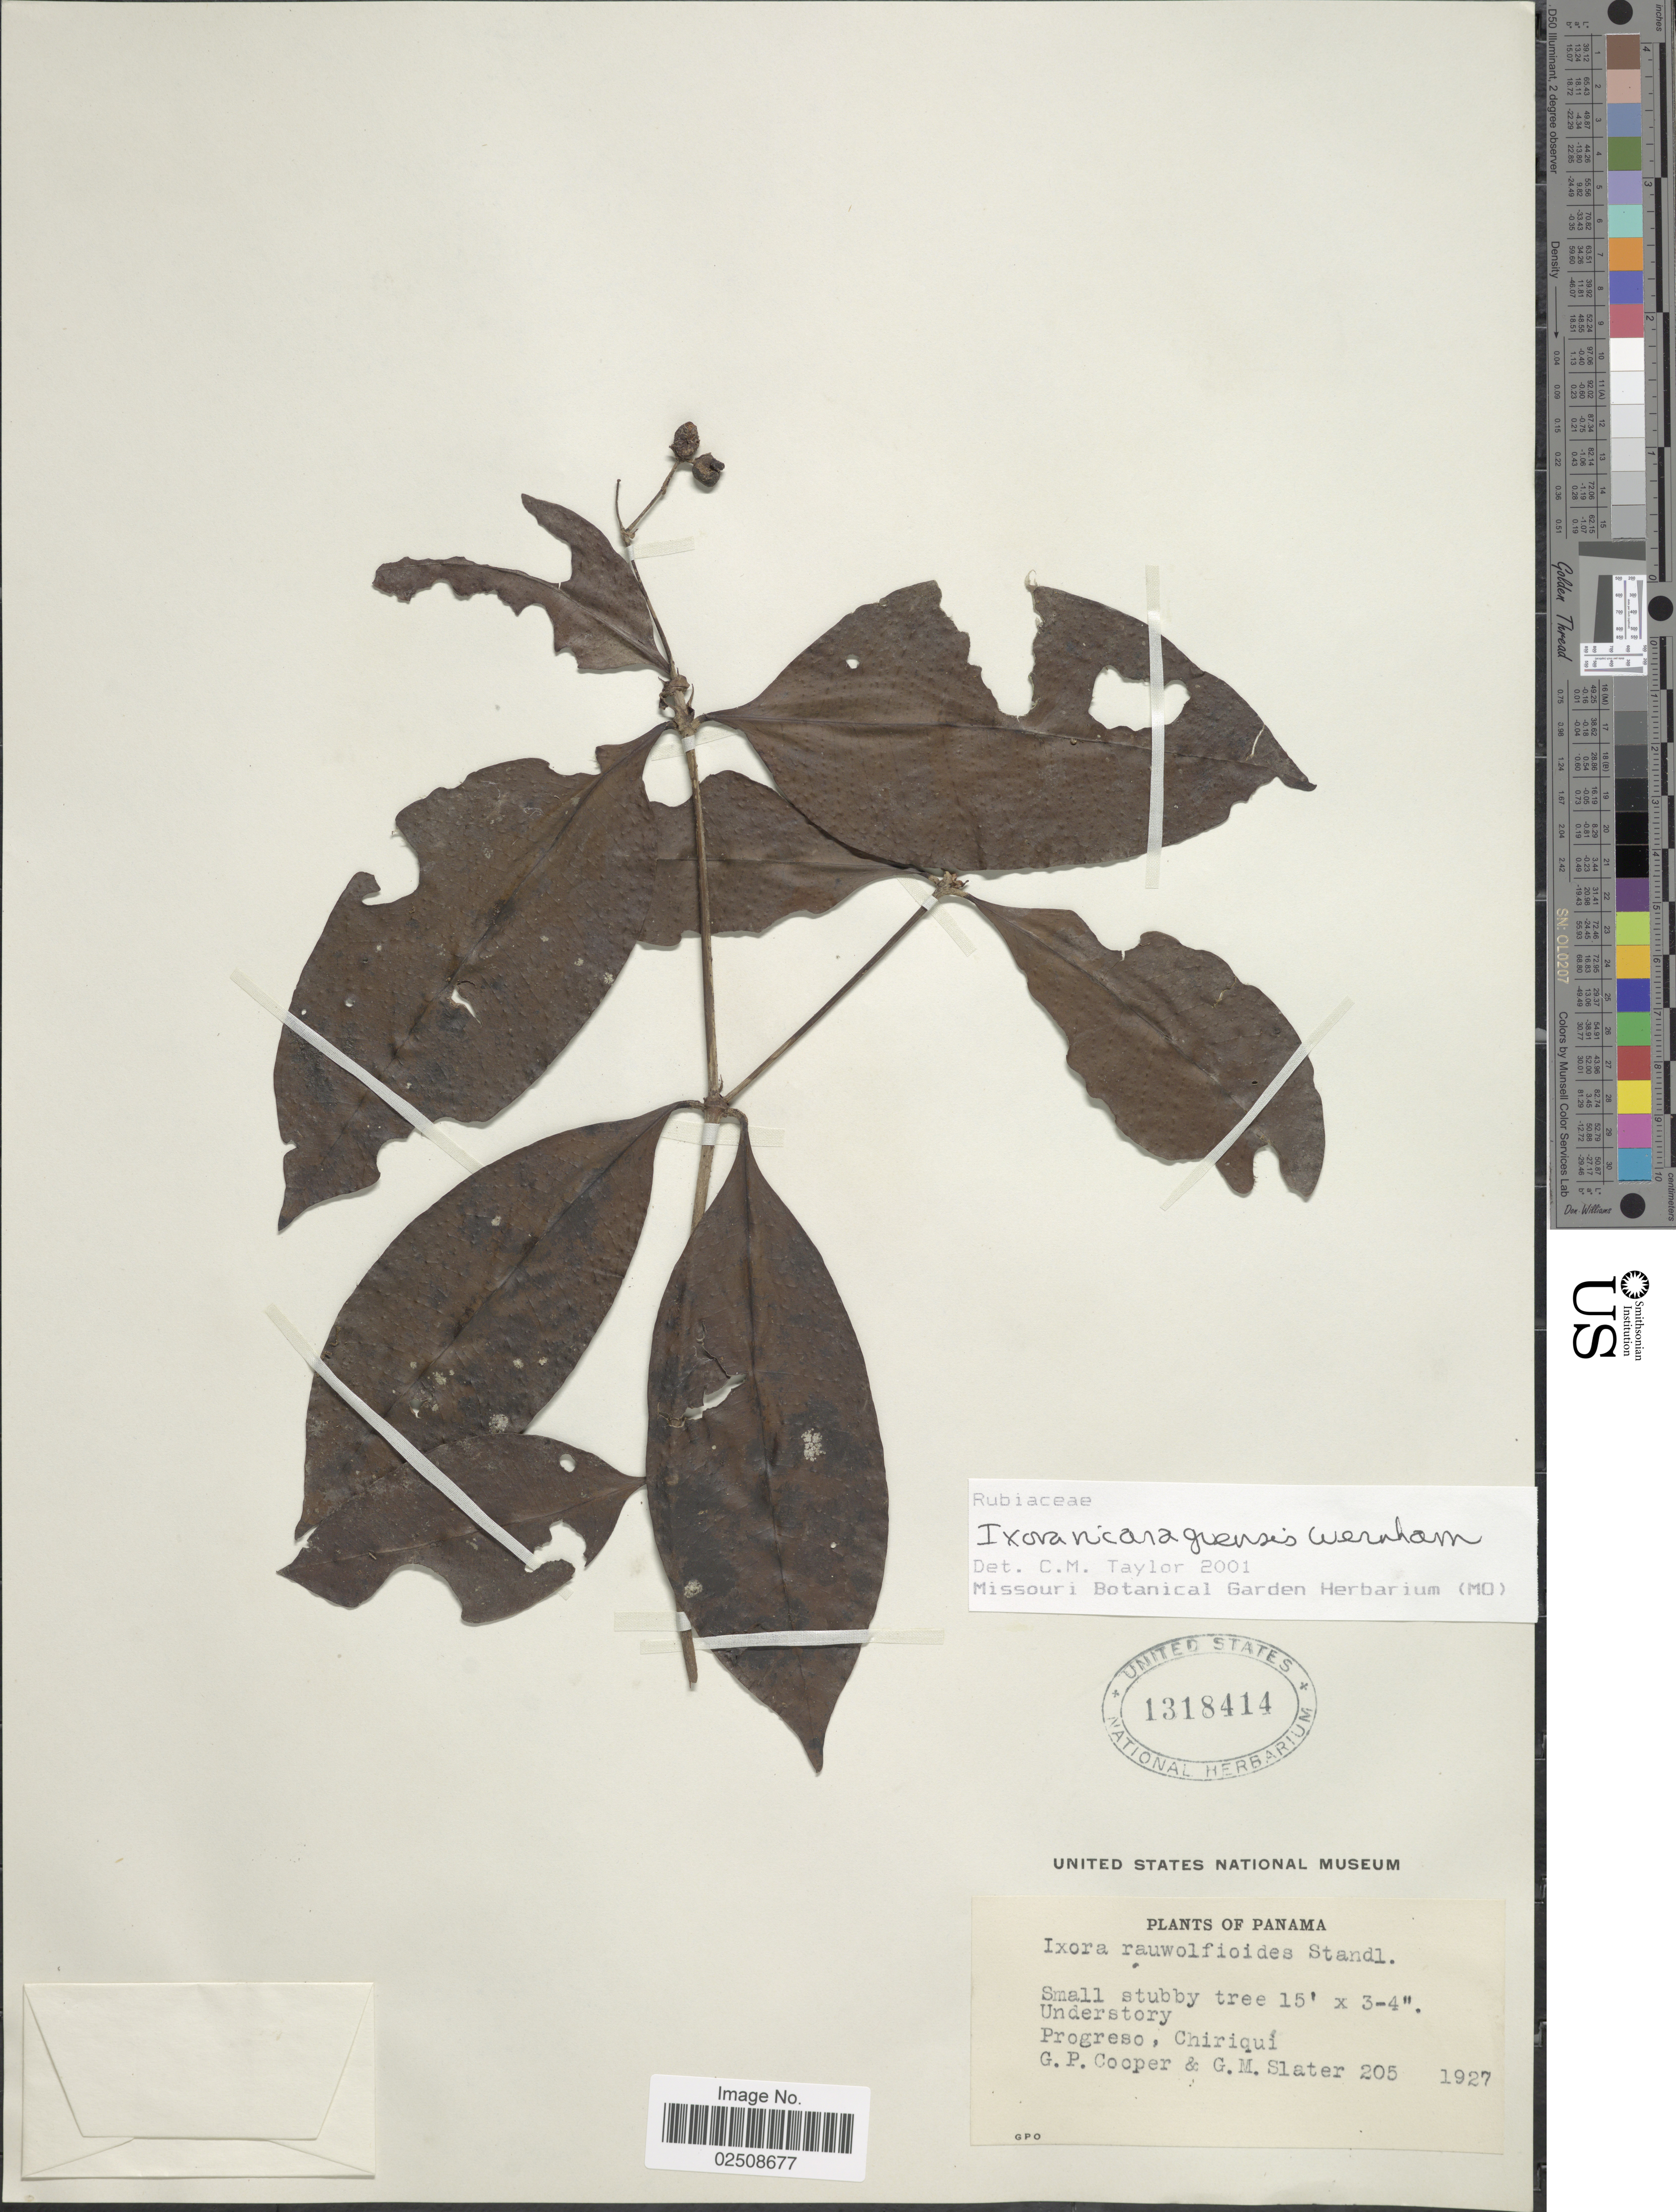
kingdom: Plantae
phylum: Tracheophyta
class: Magnoliopsida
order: Gentianales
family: Rubiaceae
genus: Ixora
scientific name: Ixora nicaraguensis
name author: Wernham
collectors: G. Cooper & G. Slater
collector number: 205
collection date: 1927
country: Panama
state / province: Chiriqui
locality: Progreso, Chiriqui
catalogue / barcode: US 1318414